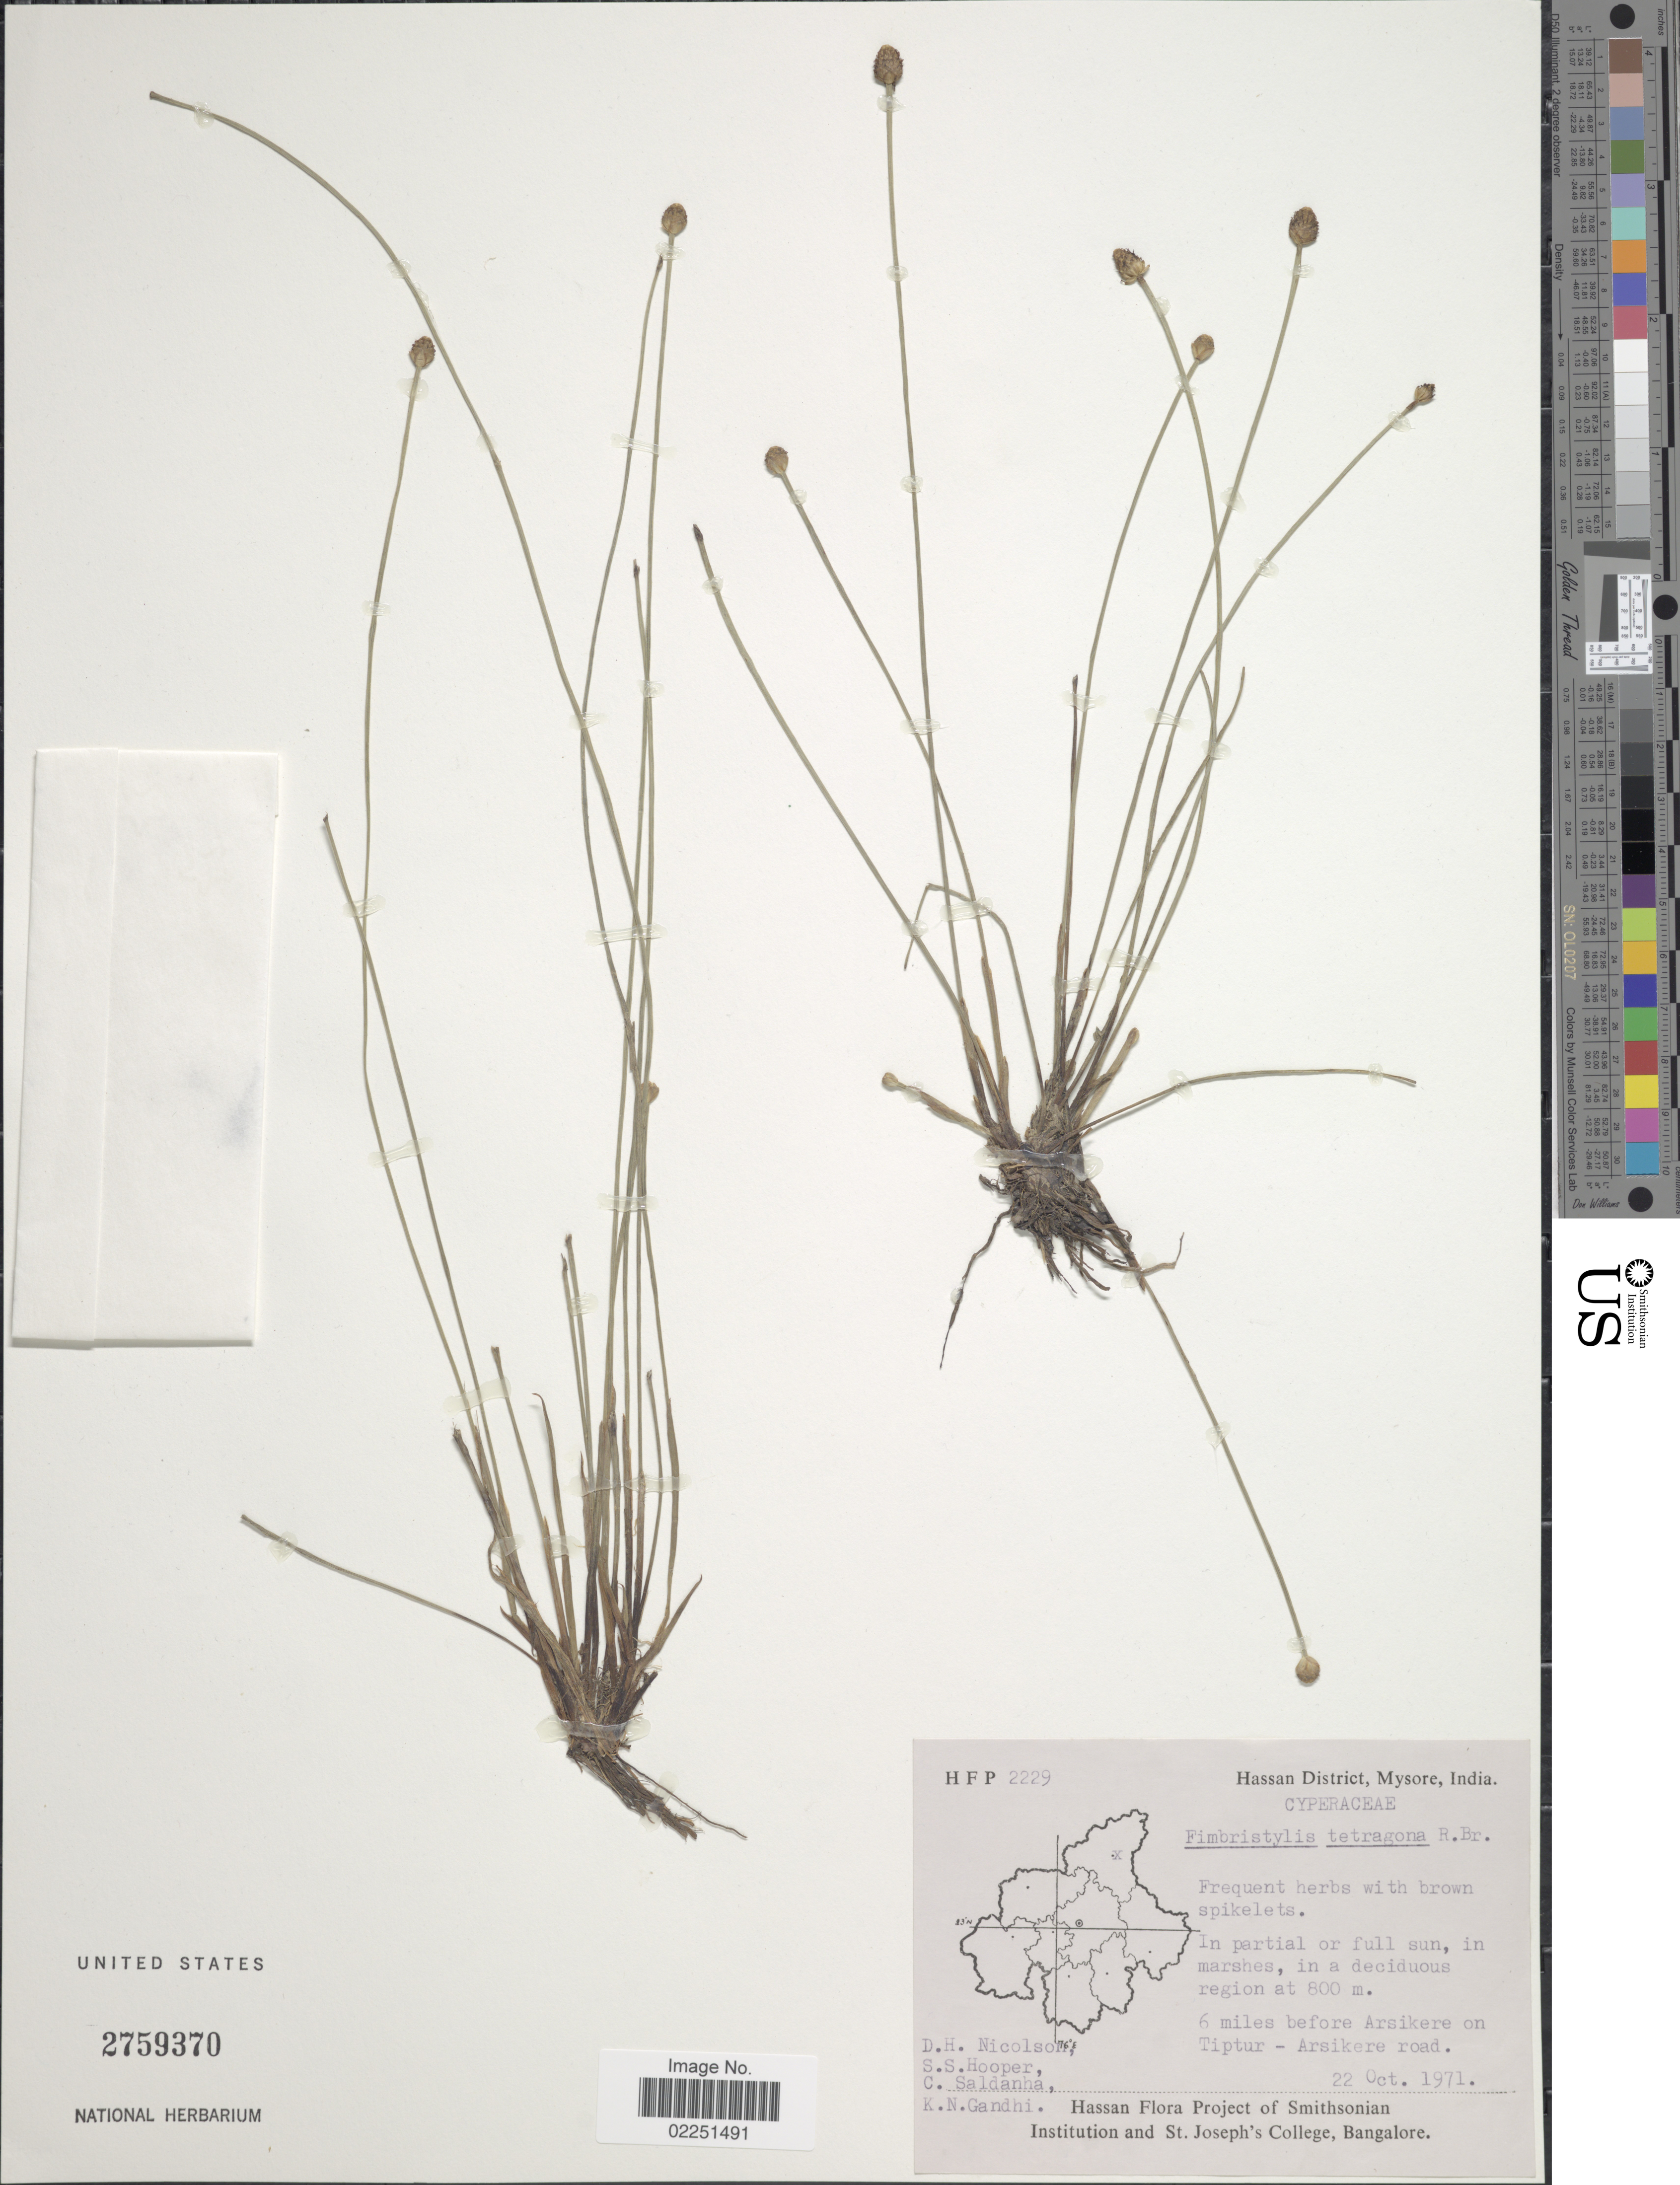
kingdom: Plantae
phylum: Tracheophyta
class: Liliopsida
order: Poales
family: Cyperaceae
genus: Fimbristylis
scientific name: Fimbristylis tetragona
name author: R. Br.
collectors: D. H. Nicolson, S. S. Hooper, C. Saldanha & K. N. Gandhi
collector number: HFP2229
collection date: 1971-10-22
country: India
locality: Hassan District, Mysore. 6 miles before Arsikere on Tiptur - Arsikere road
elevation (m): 800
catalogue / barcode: US 2759370